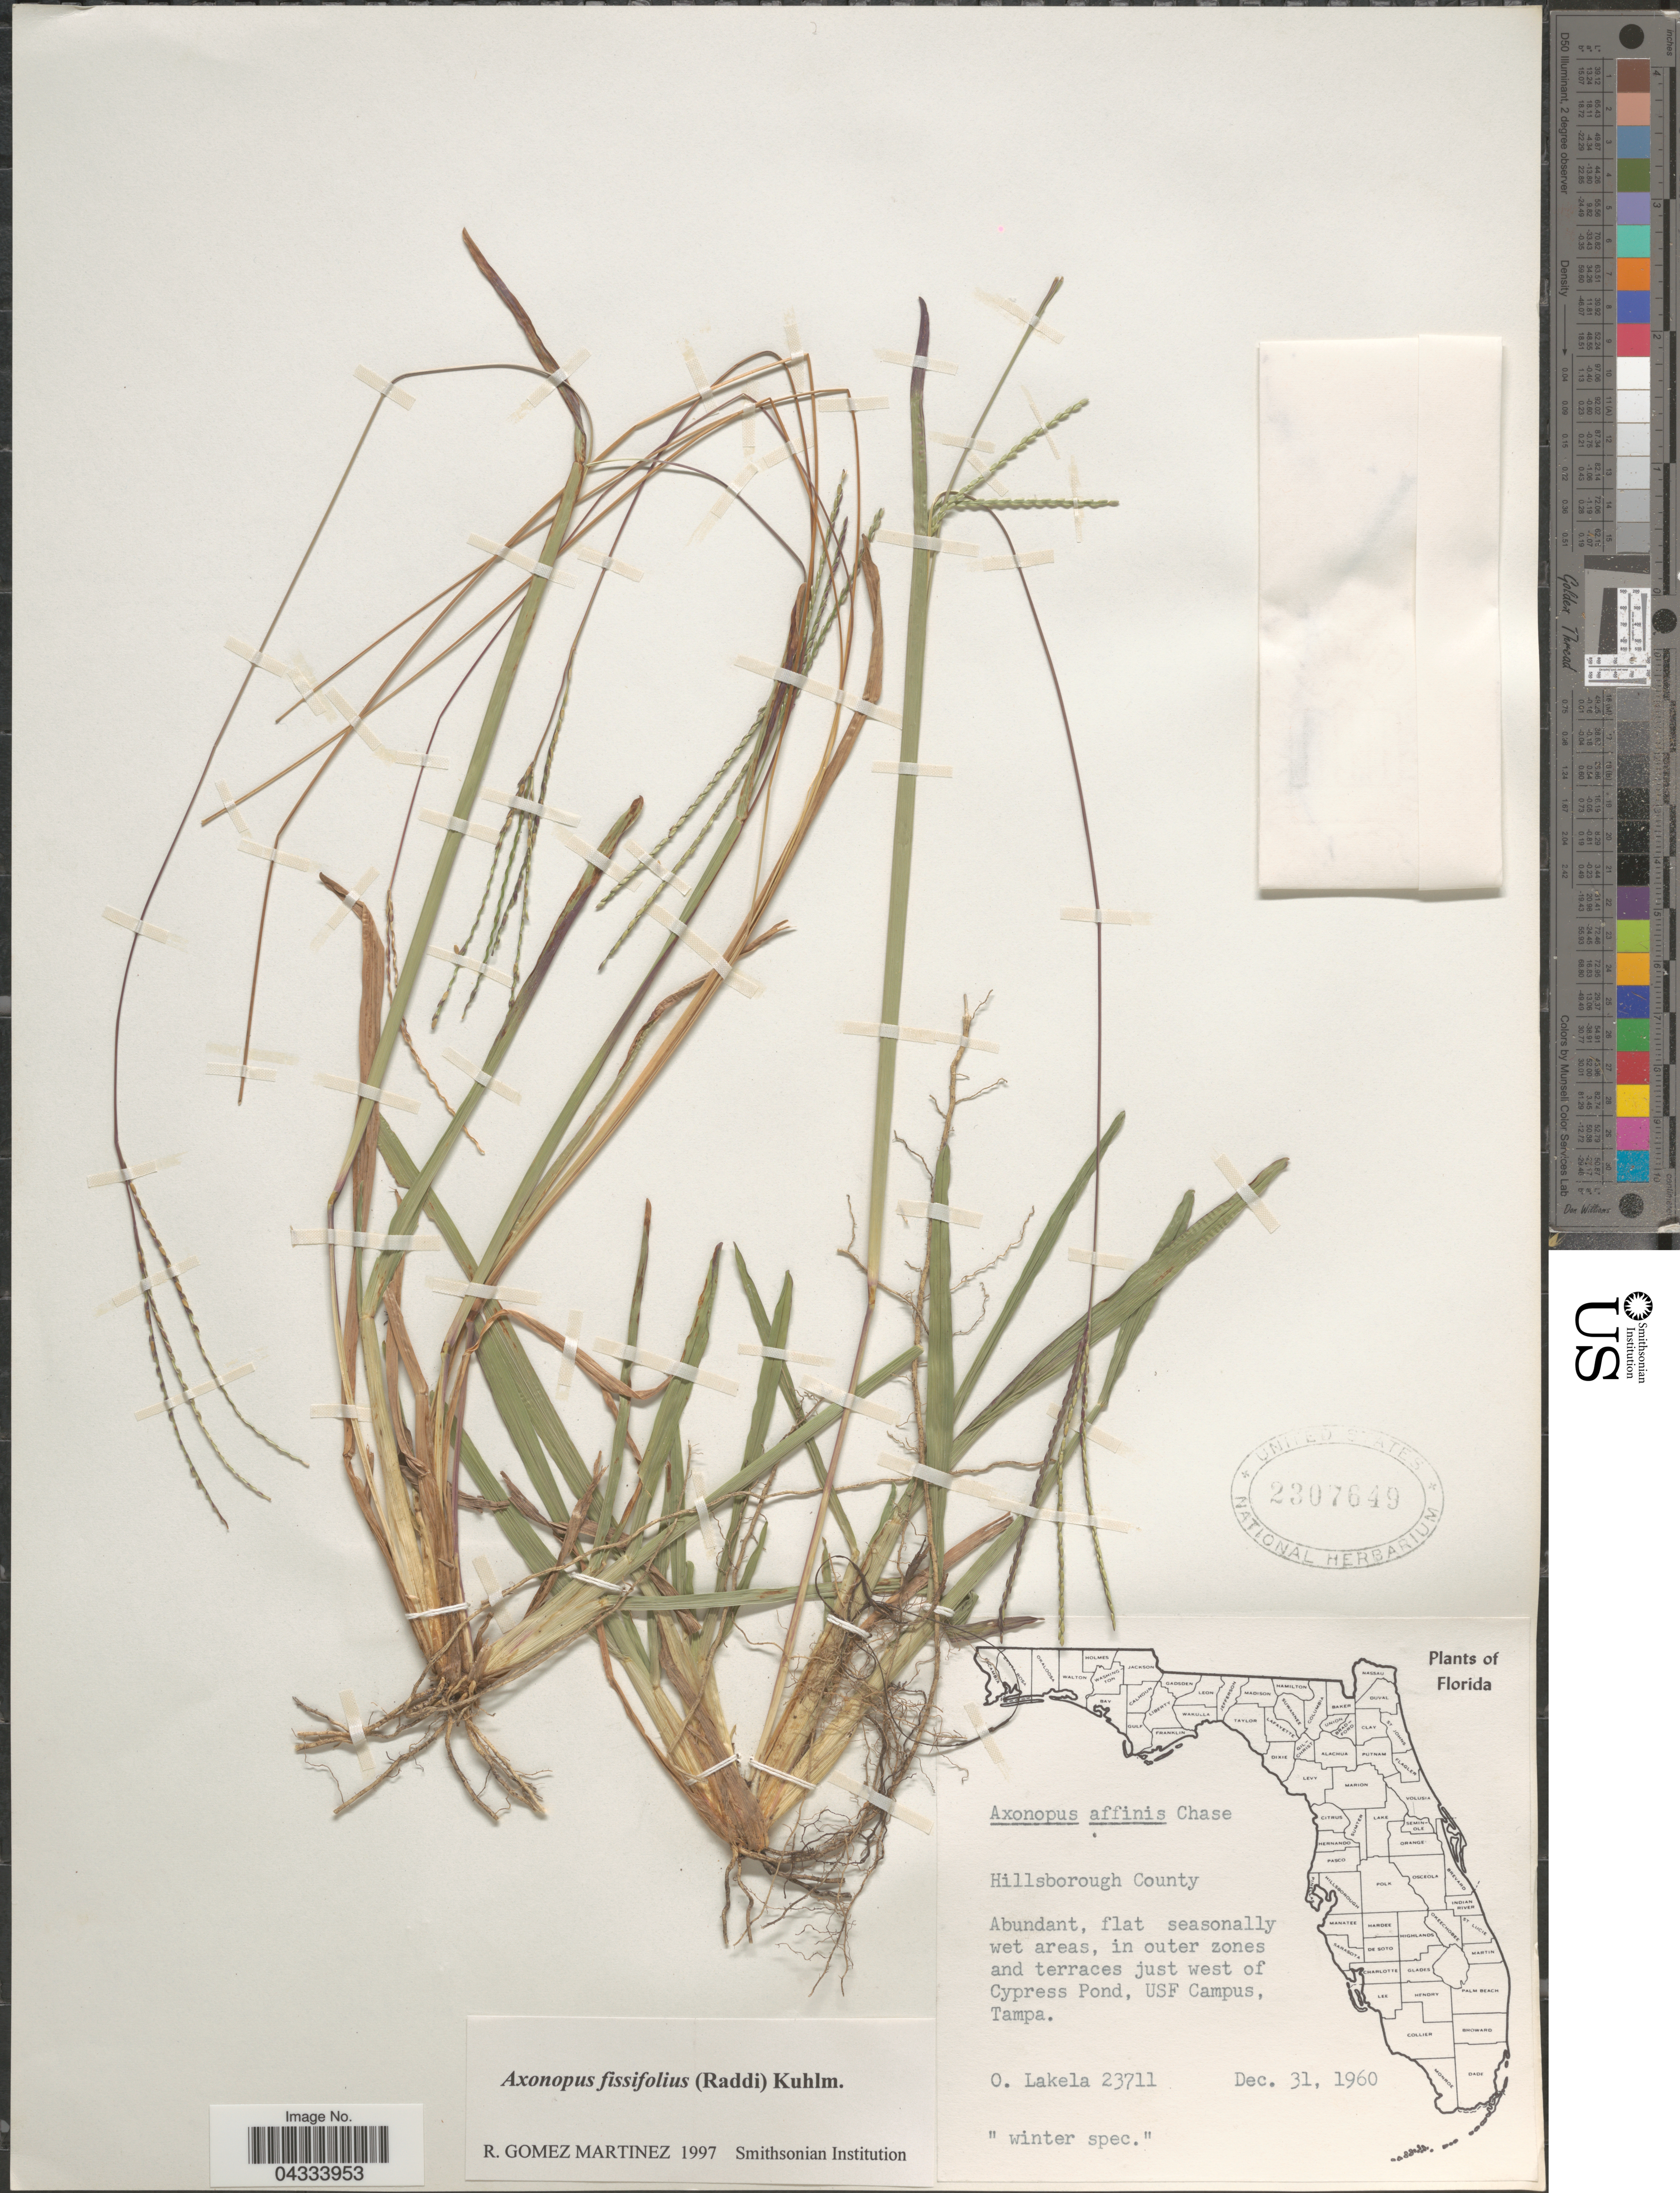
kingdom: Plantae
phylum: Tracheophyta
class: Liliopsida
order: Poales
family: Poaceae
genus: Axonopus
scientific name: Axonopus fissifolius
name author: (Raddi) Kuhlm.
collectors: O. Lakela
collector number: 23711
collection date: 1960-12-31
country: United States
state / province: Florida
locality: Hillsborough County. In outer zones and terraces just west of Cypress Pind, USF Campus, Tampa.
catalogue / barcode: US 2307649